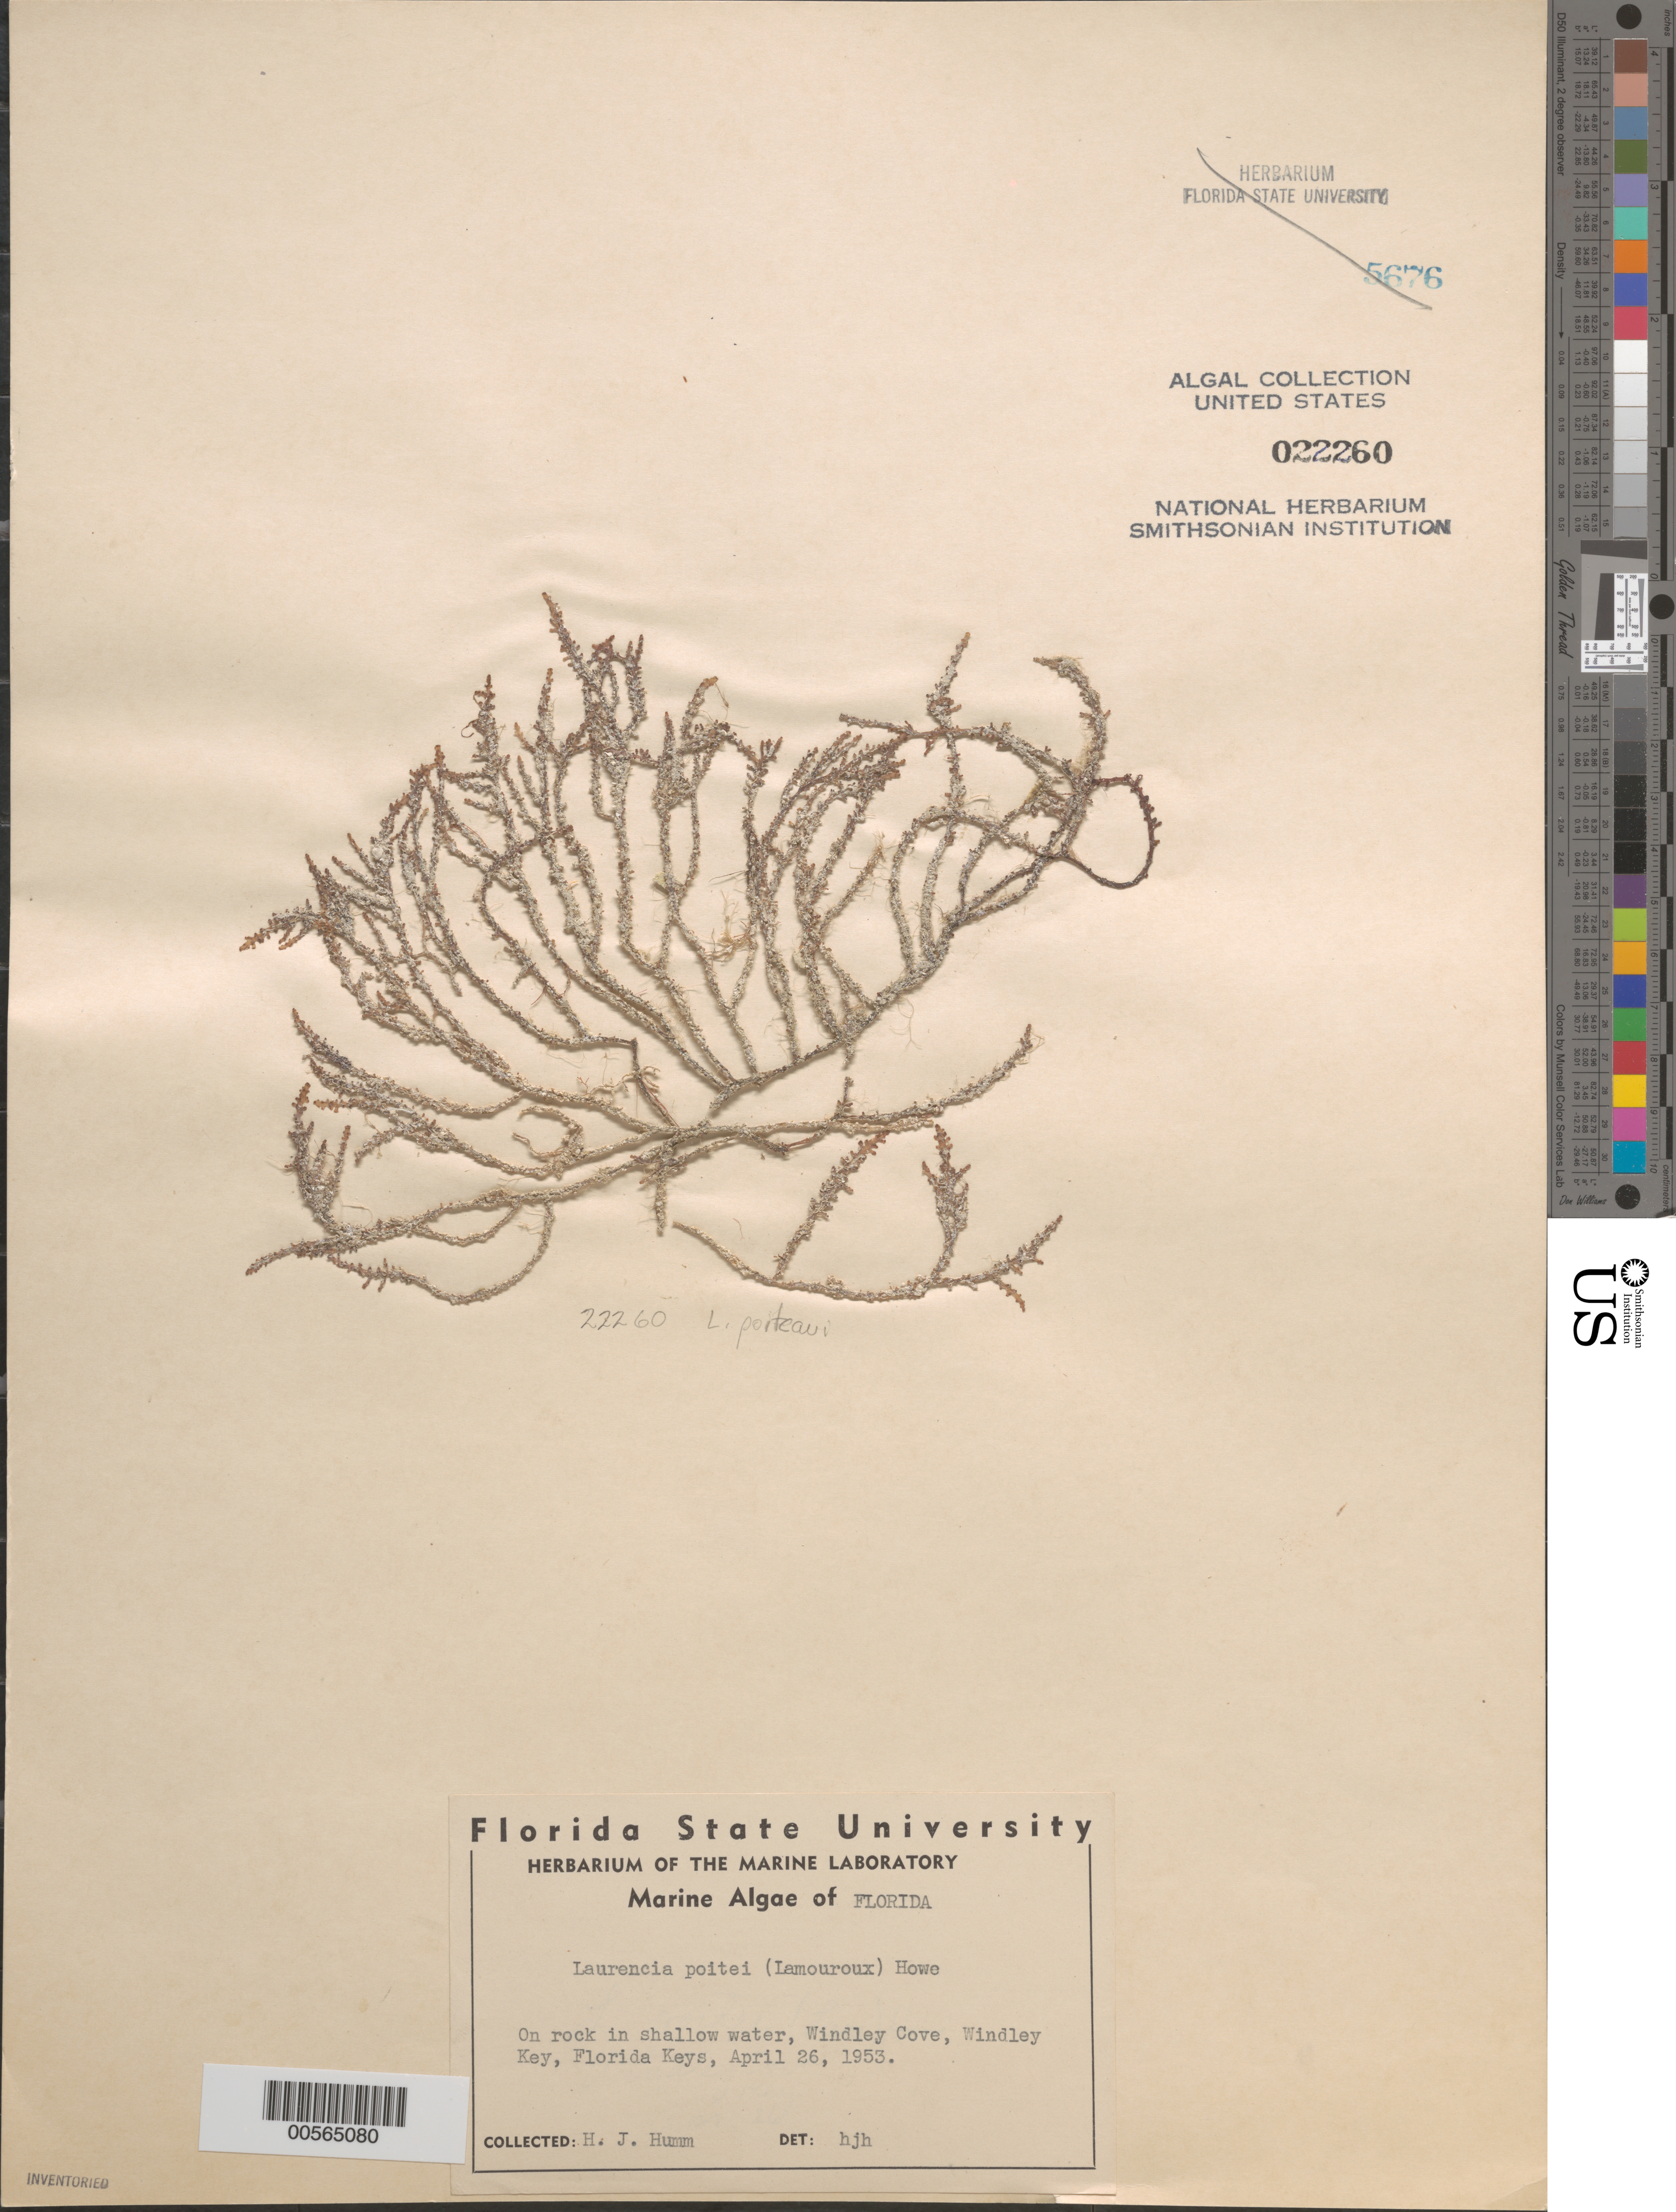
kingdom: Plantae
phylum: Rhodophyta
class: Florideophyceae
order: Ceramiales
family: Rhodomelaceae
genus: Yuzurua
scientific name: Yuzurua poiteaui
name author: (J.V.Lamouroux) Martin-Lescanne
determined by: Brooks, B. L., (BOT), Smithsonian Institution - National Museum of Natural History (UNITED STATES)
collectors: H. J. Humm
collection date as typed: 26 Apr 1953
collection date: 1953-04-26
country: United States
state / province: Florida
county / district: Monroe County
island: Windley Key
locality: Windley Cove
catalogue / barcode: US 22260